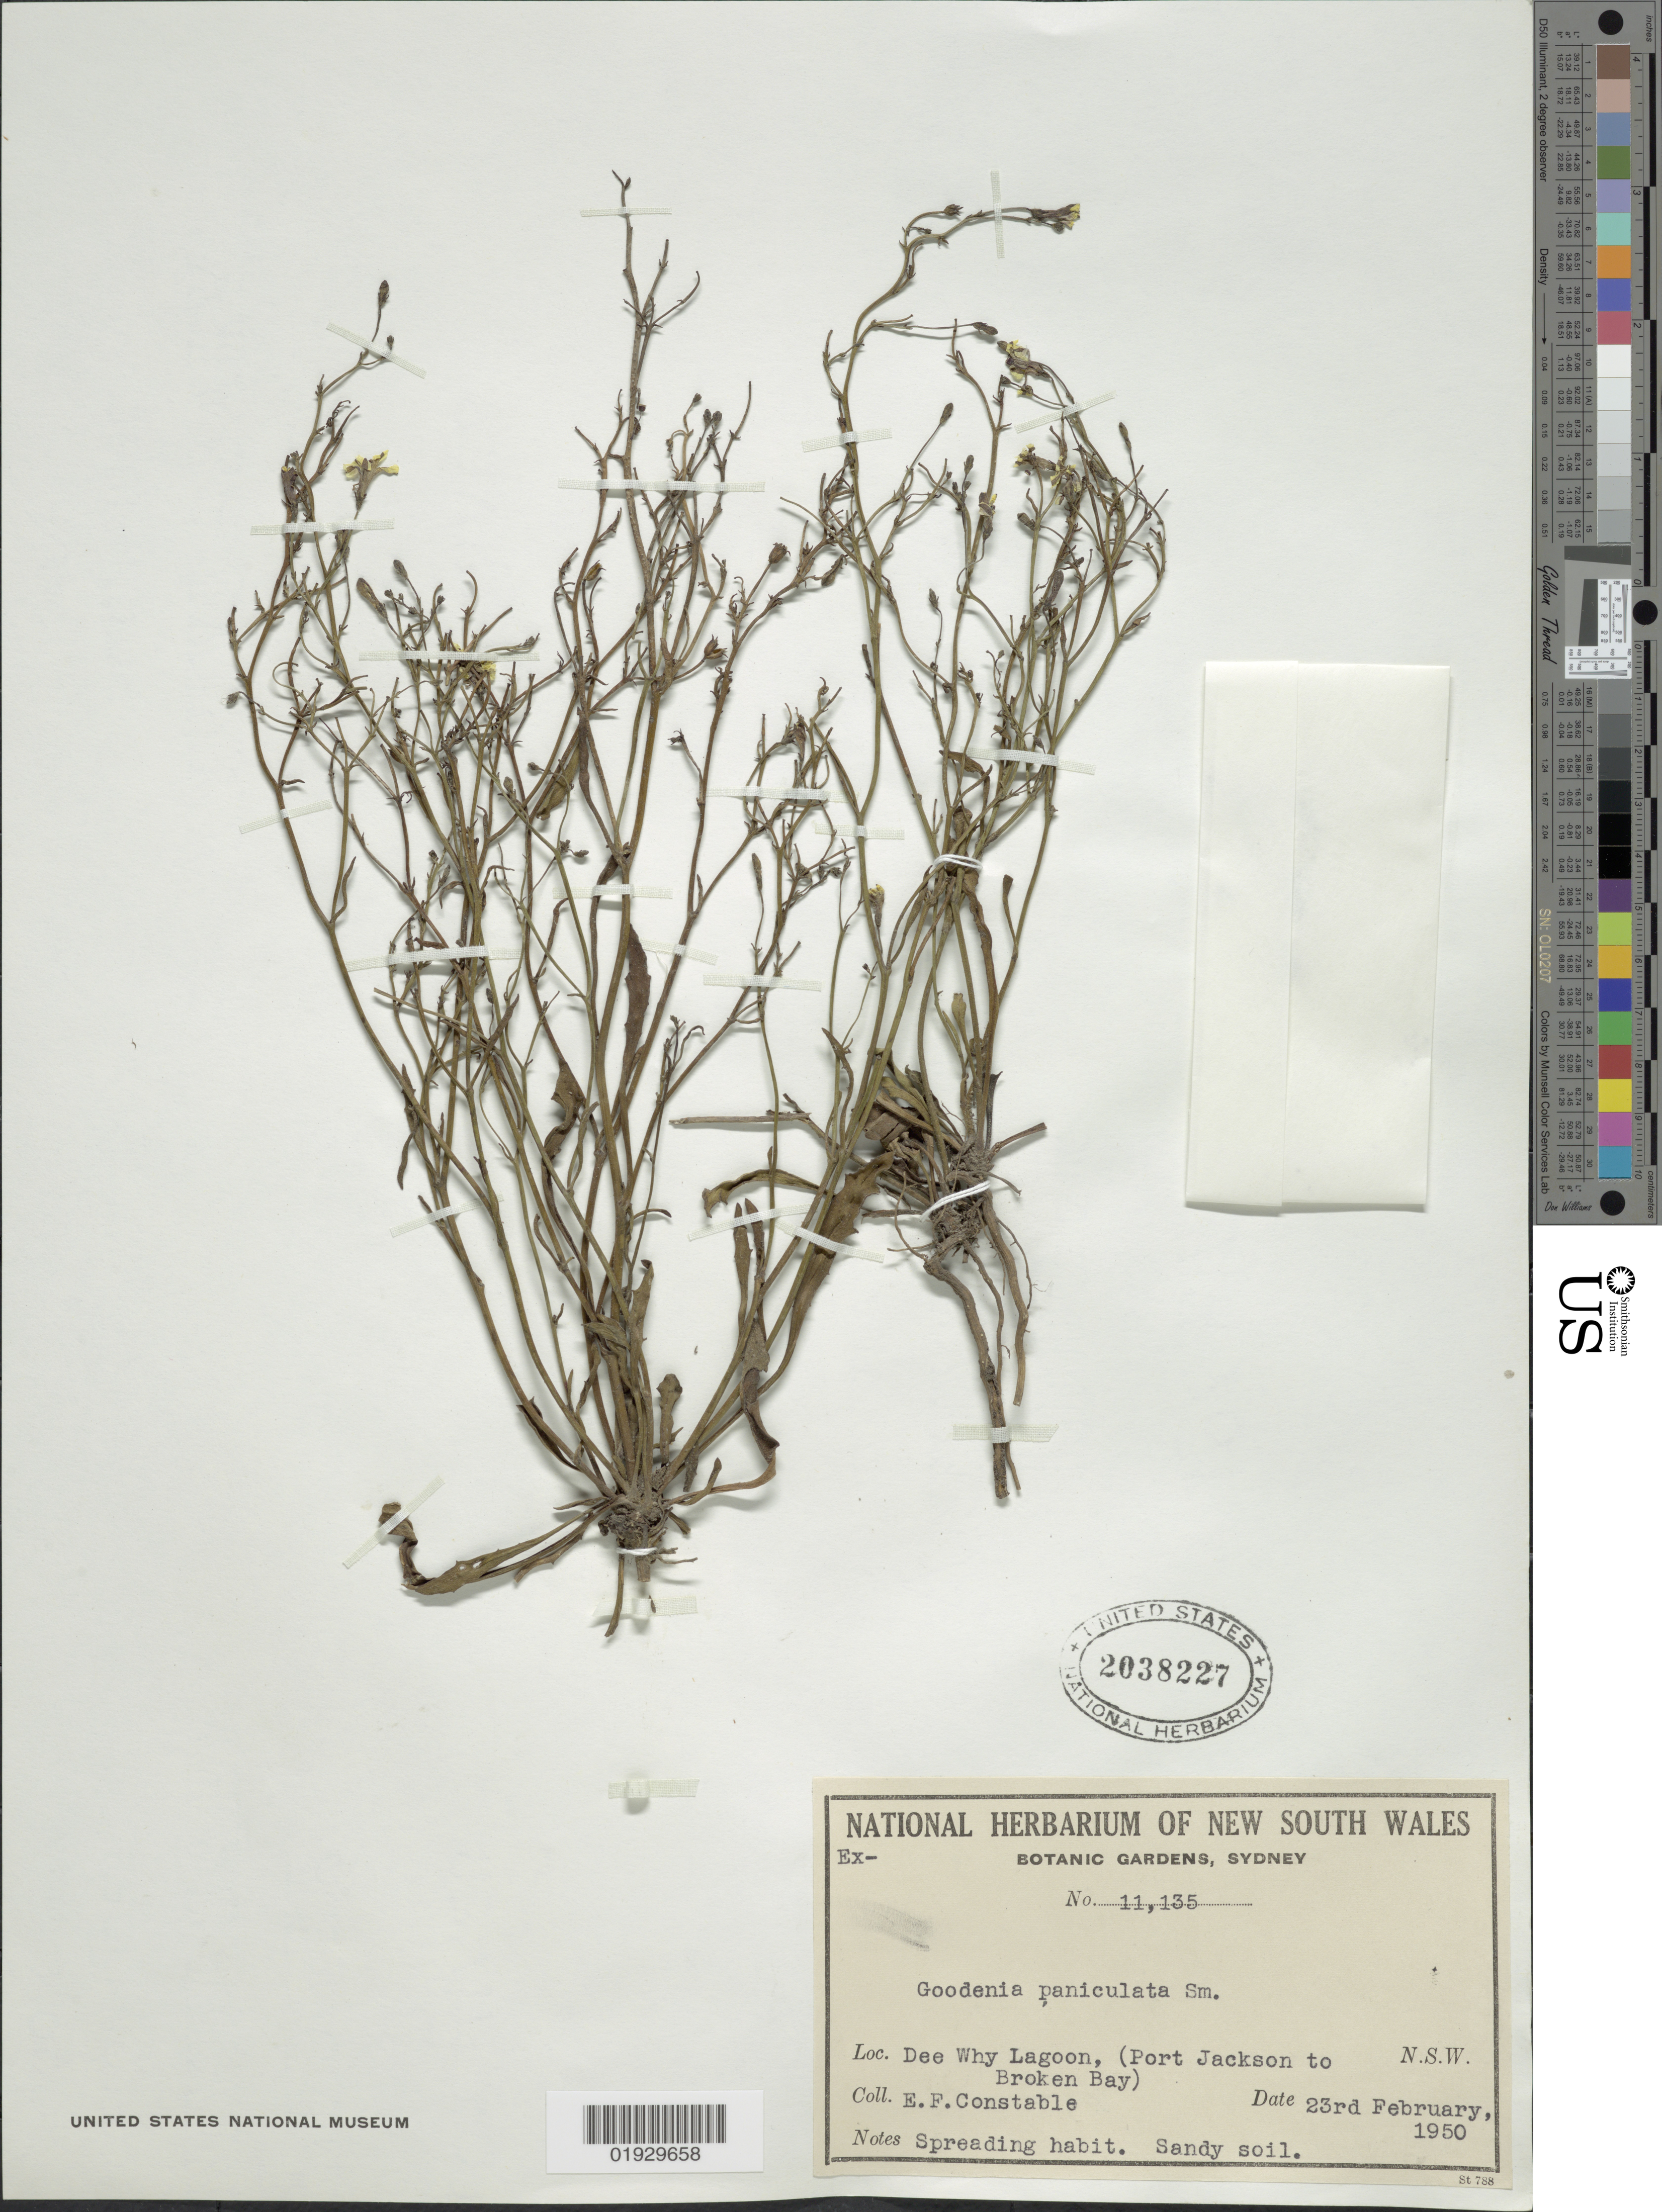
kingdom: Plantae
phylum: Tracheophyta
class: Magnoliopsida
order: Asterales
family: Goodeniaceae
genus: Goodenia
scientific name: Goodenia paniculata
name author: L.S. Sm.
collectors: E. F. Constable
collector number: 11135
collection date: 1950-02-23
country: Australia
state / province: New South Wales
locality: Dee Why Lagoon, (Port Jackson to Broken Bay). N.S.W.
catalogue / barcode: US 2038227